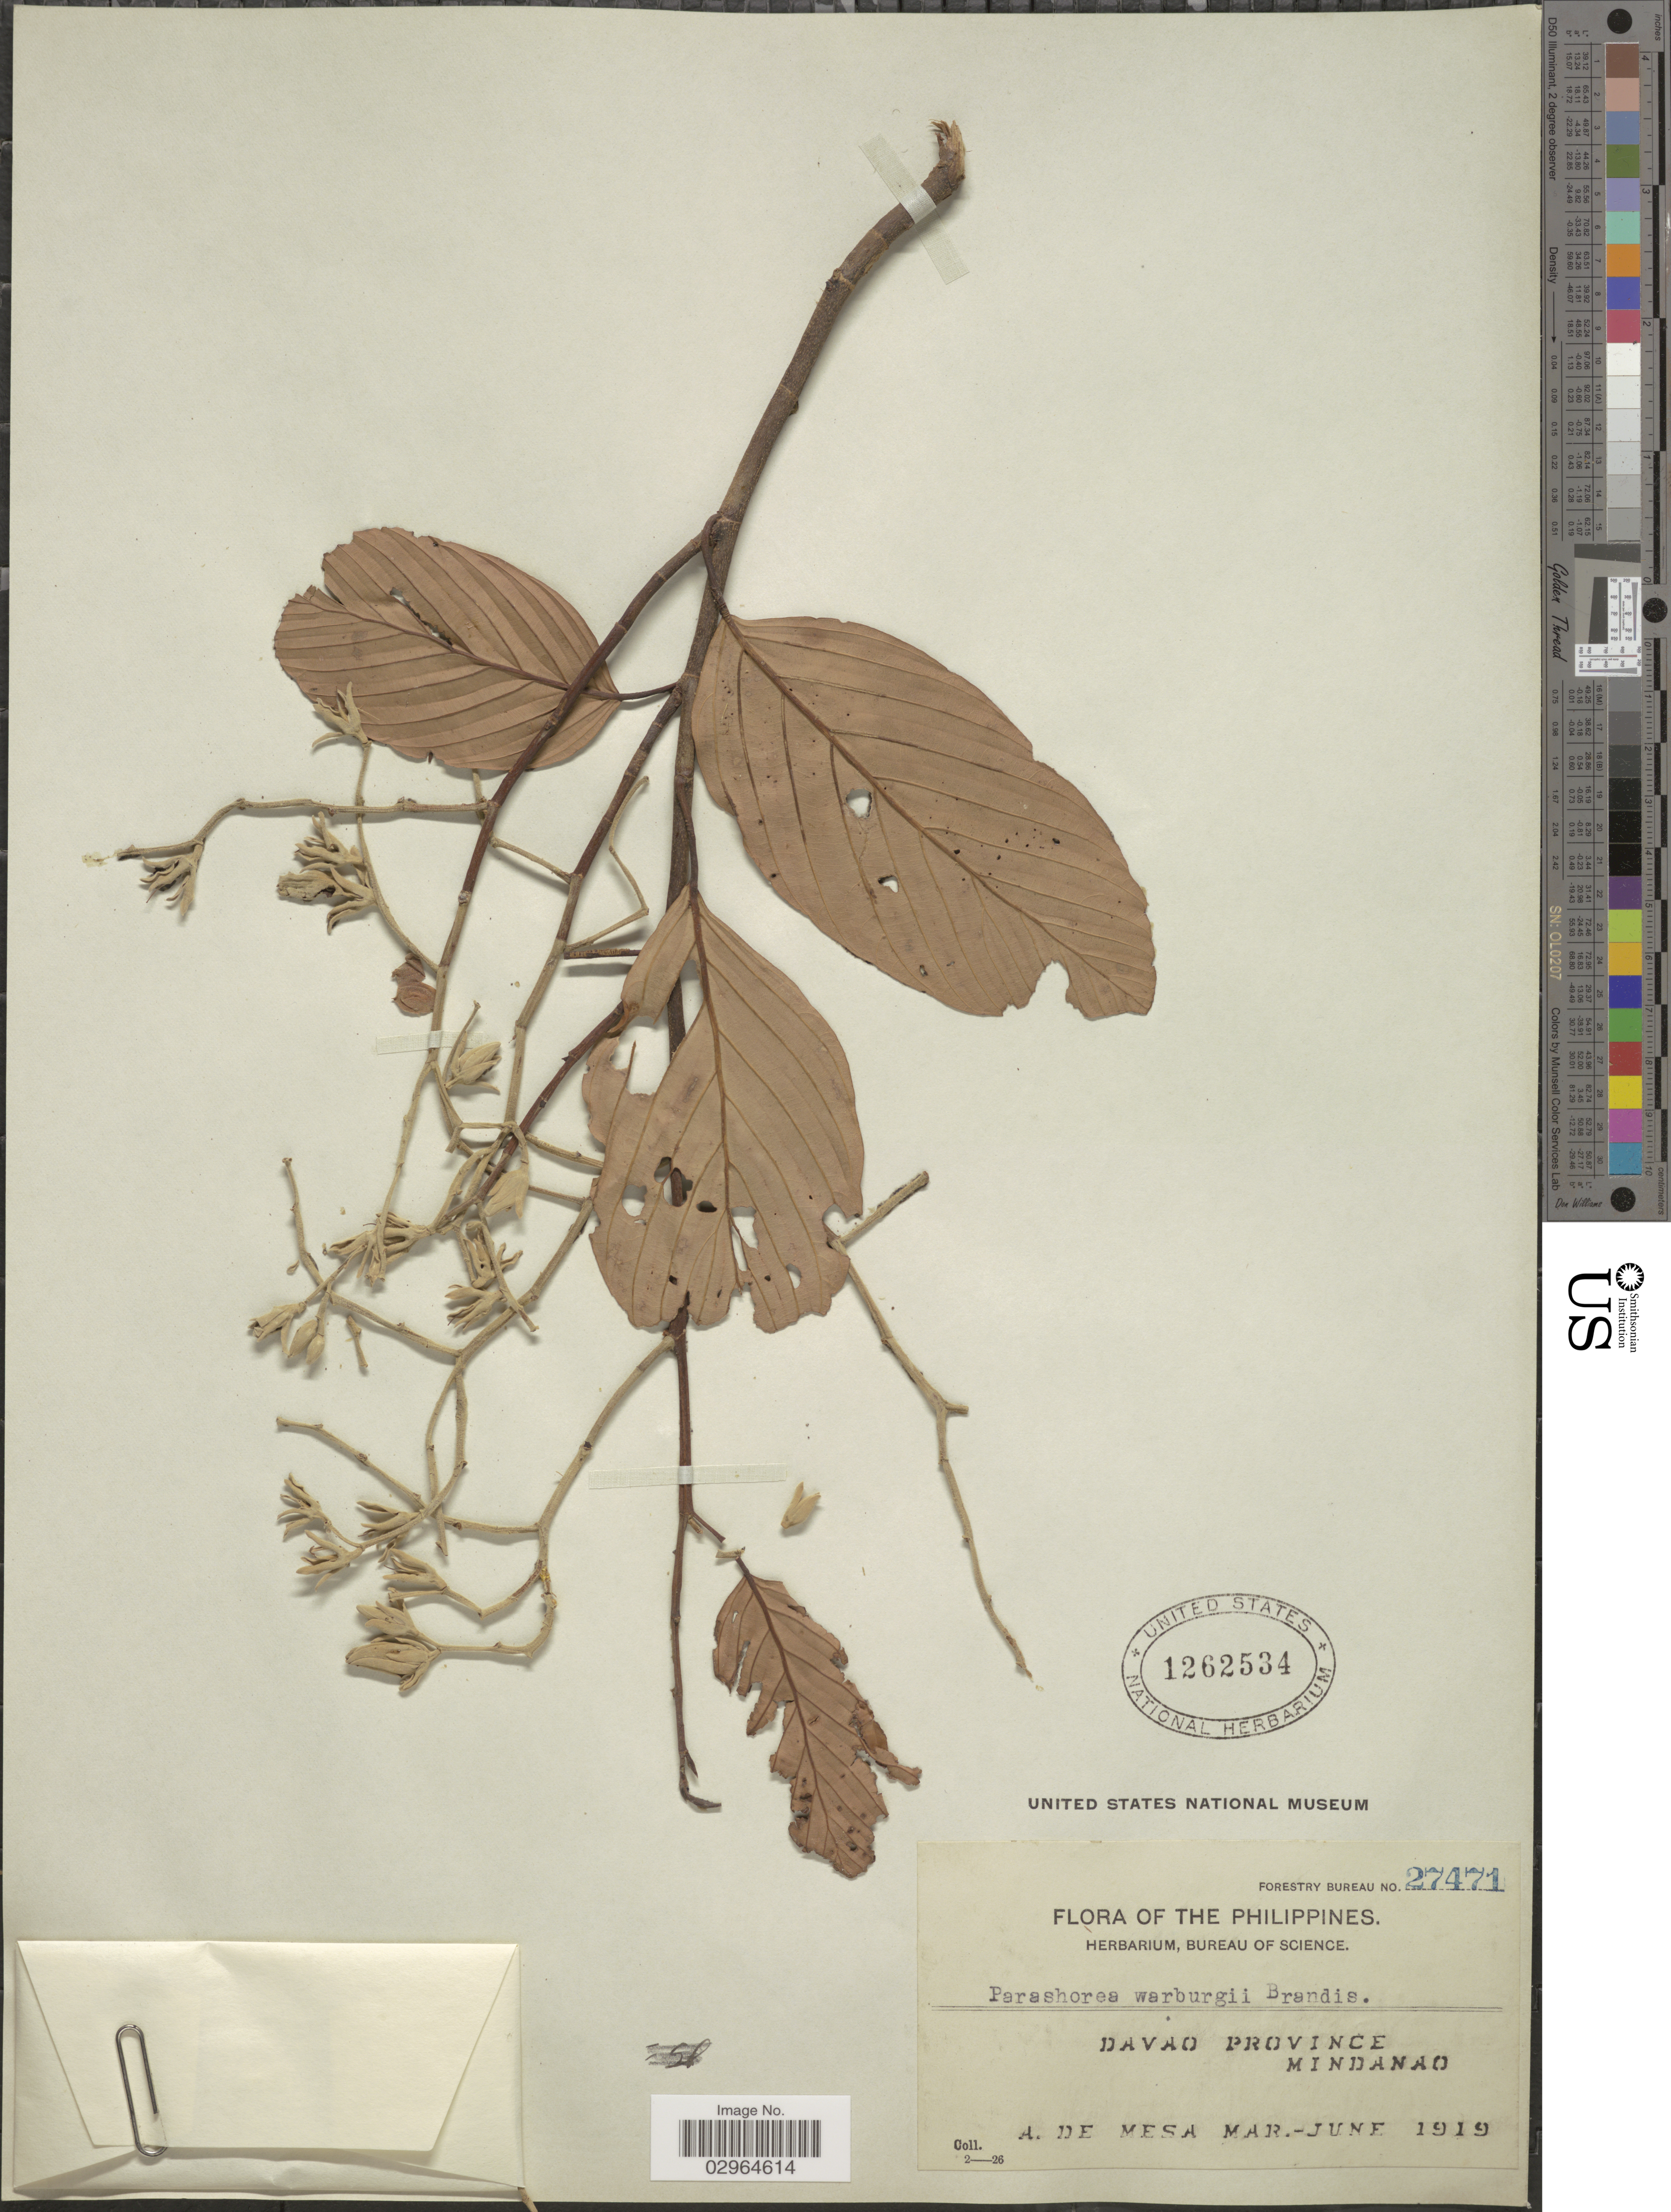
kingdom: Plantae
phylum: Tracheophyta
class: Magnoliopsida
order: Malvales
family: Dipterocarpaceae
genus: Parashorea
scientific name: Parashorea warburgii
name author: Brandis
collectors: A. De Mesa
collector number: Forestry Bureau 27471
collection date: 1919-03/1919-06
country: Philippines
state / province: Davao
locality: Mindanao.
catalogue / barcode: US 1262534